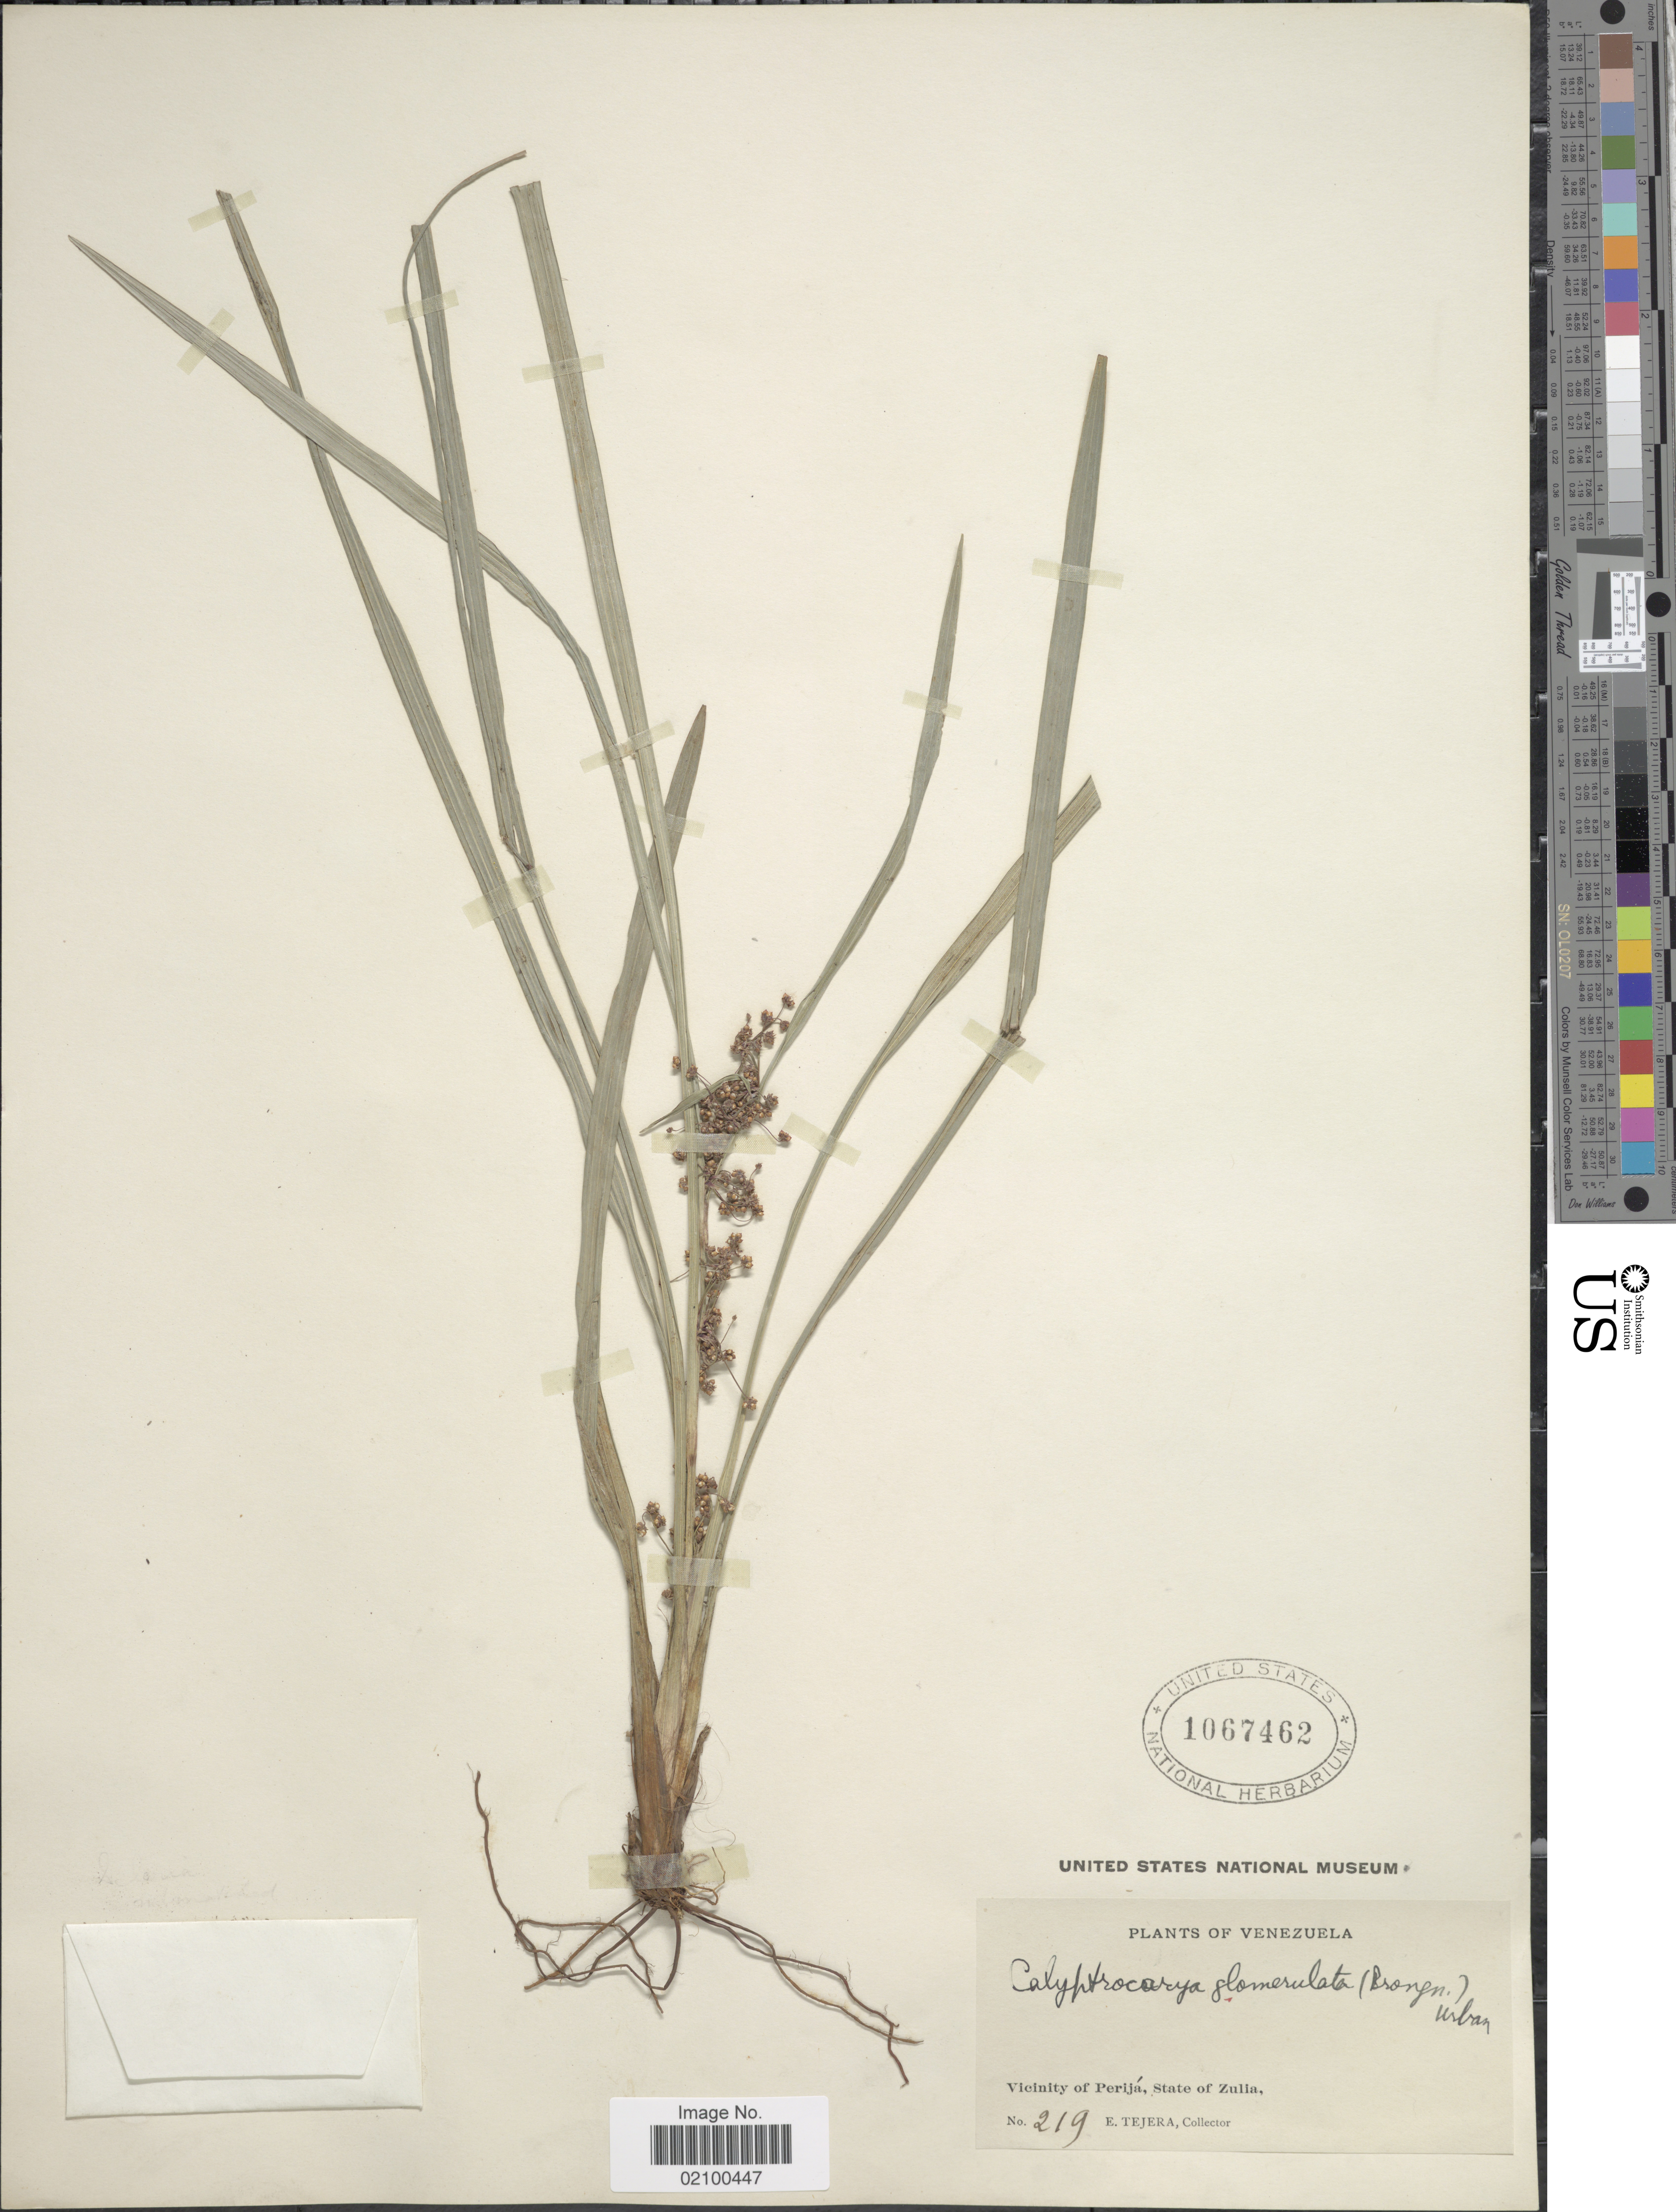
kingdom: Plantae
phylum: Tracheophyta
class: Liliopsida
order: Poales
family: Cyperaceae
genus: Calyptrocarya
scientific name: Calyptrocarya glomerulata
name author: (Brongn.) Urb.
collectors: E. Tejera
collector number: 219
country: Venezuela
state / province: Zulia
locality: Vicinity of Perija, State of Zulia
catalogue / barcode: US 1067462